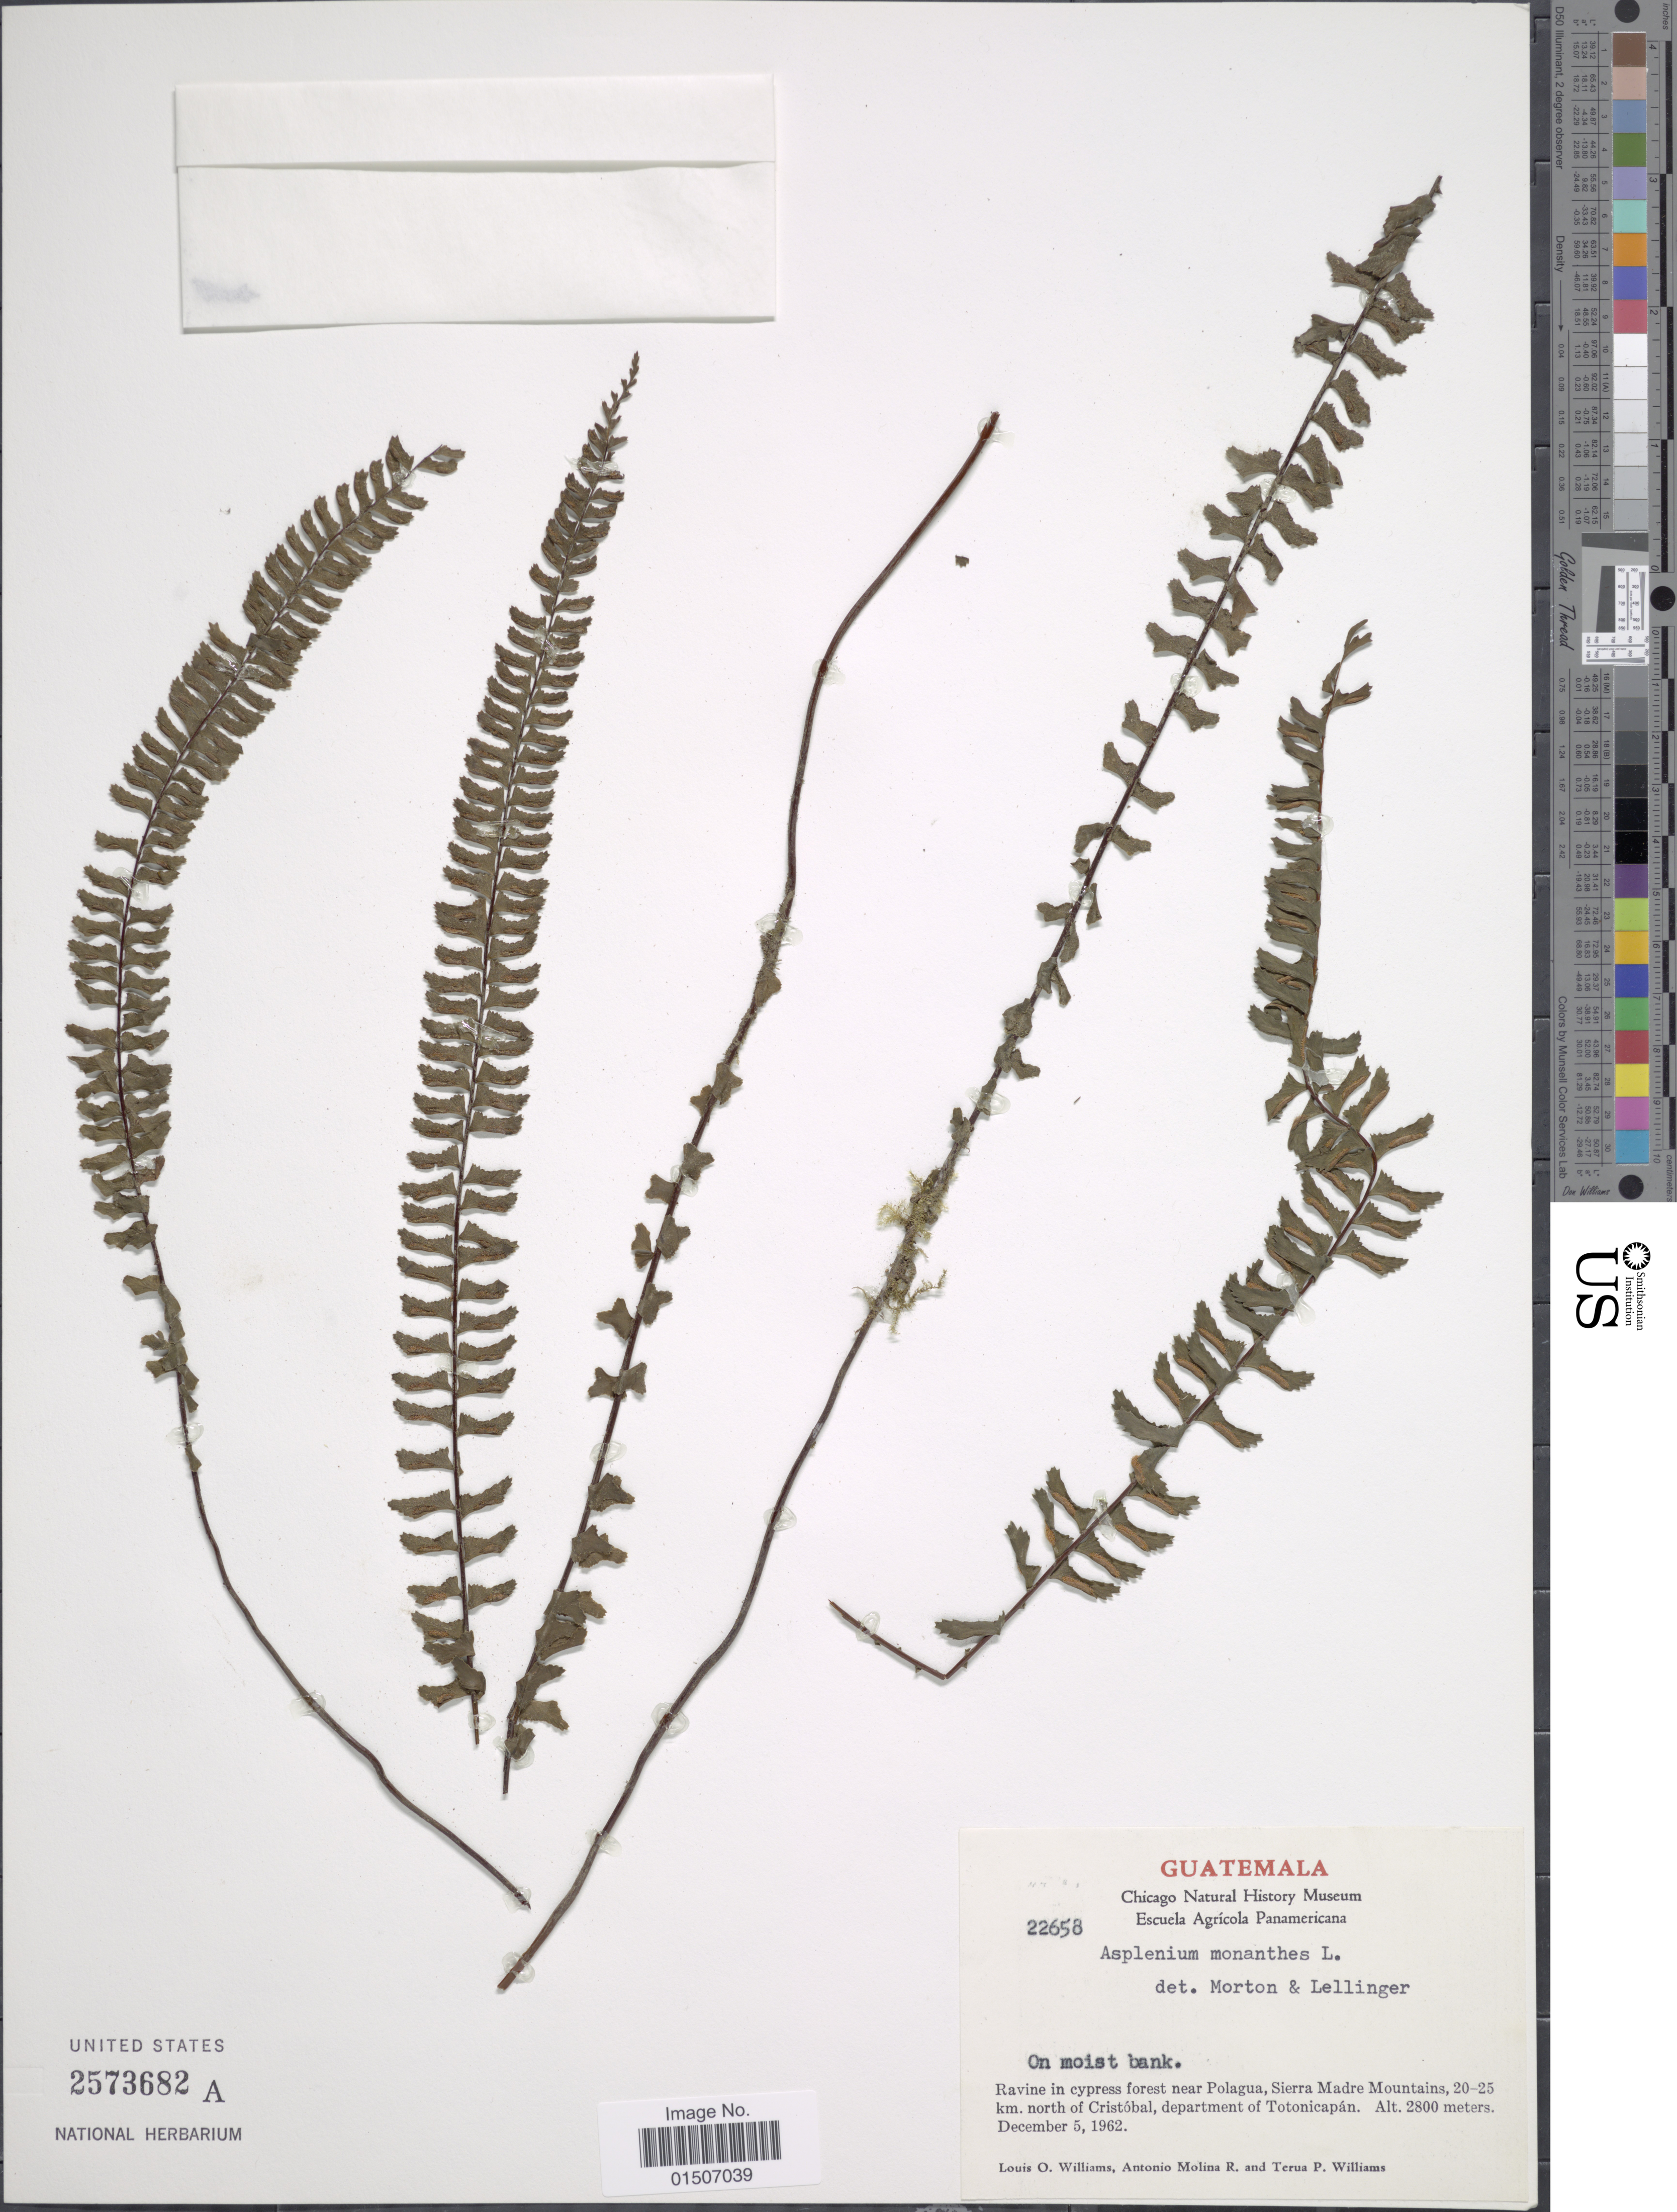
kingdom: Plantae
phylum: Tracheophyta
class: Polypodiopsida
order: Polypodiales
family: Aspleniaceae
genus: Asplenium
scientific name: Asplenium monanthes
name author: L.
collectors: L. O. Williams, A. Molina R. & T. P. Williams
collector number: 22658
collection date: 1962-12-05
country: Guatemala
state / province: Totonicapan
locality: Ravine in cypress forest near Polagua, Sierra Madre Mountains, 20-25 km. north of Cristóbal, department of Totonicapón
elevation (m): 2800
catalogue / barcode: US 2573682A